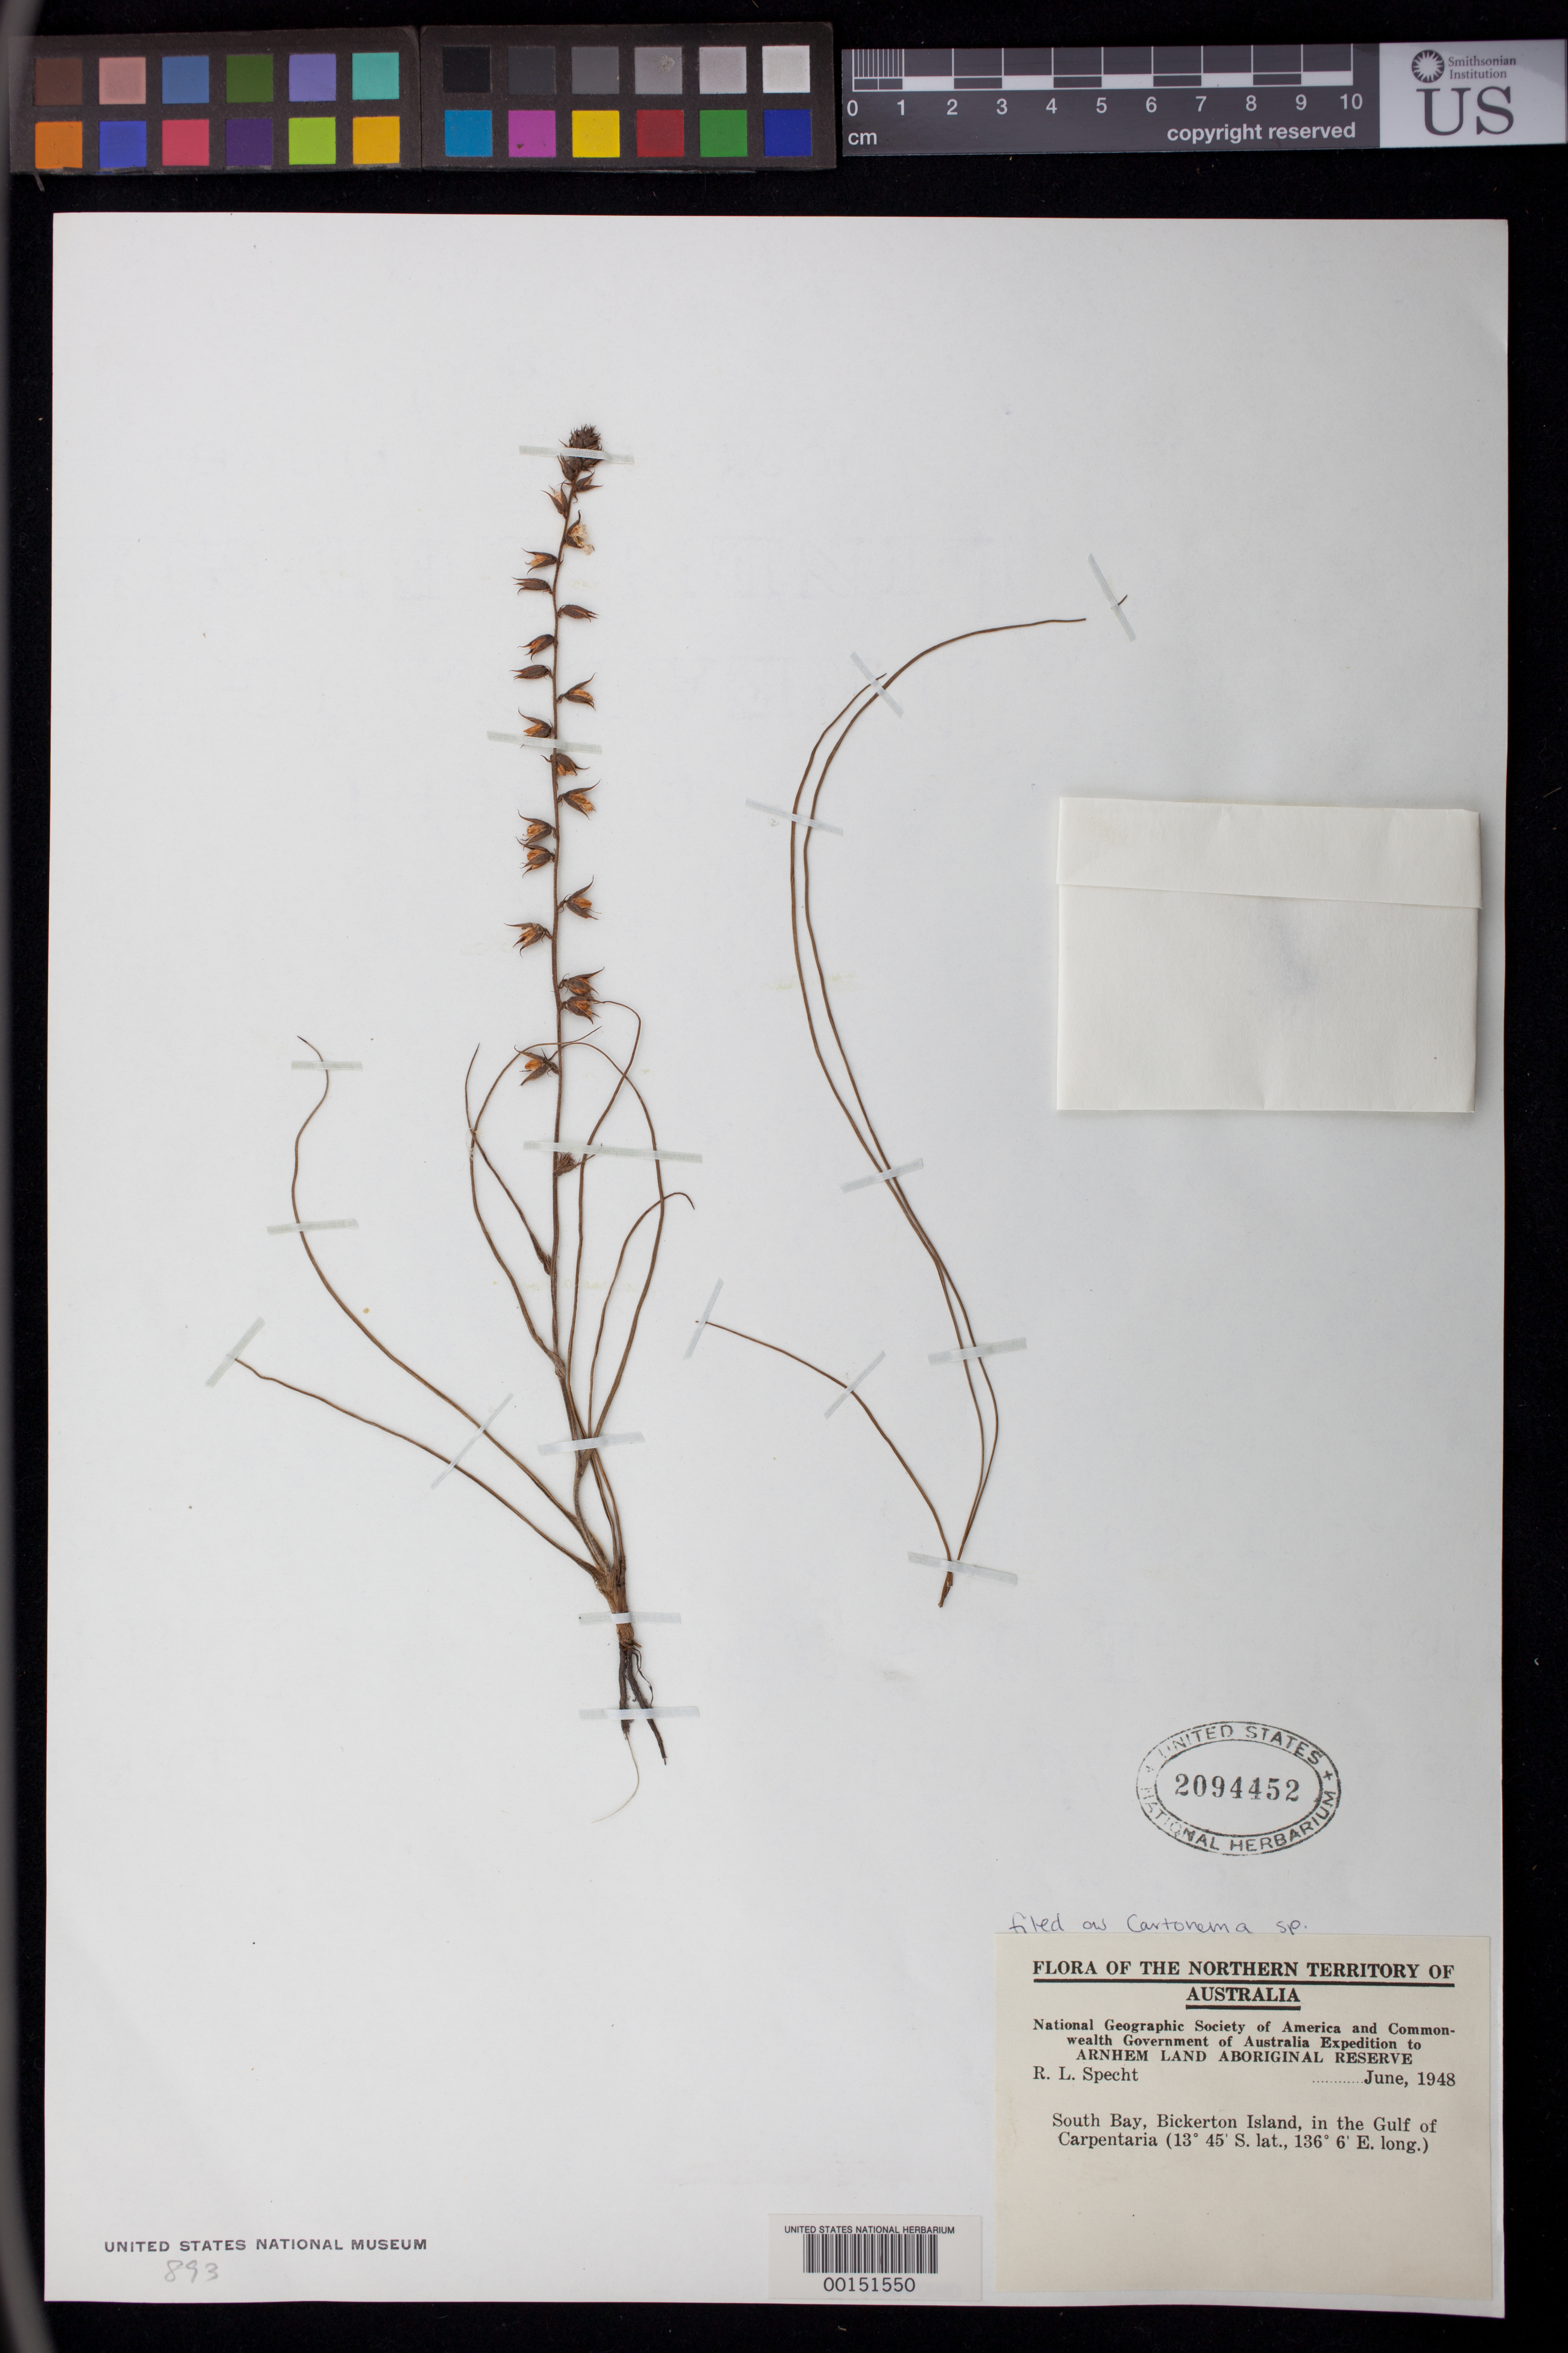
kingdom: Plantae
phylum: Tracheophyta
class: Liliopsida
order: Commelinales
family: Commelinaceae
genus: Cartonema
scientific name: Cartonema sp.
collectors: R. L. Specht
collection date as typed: Jun 1948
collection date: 1948-06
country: Australia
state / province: Northern Territory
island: Bickerton Island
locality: South bay, bickerton island, gulf of carpentaria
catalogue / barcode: US 2094452